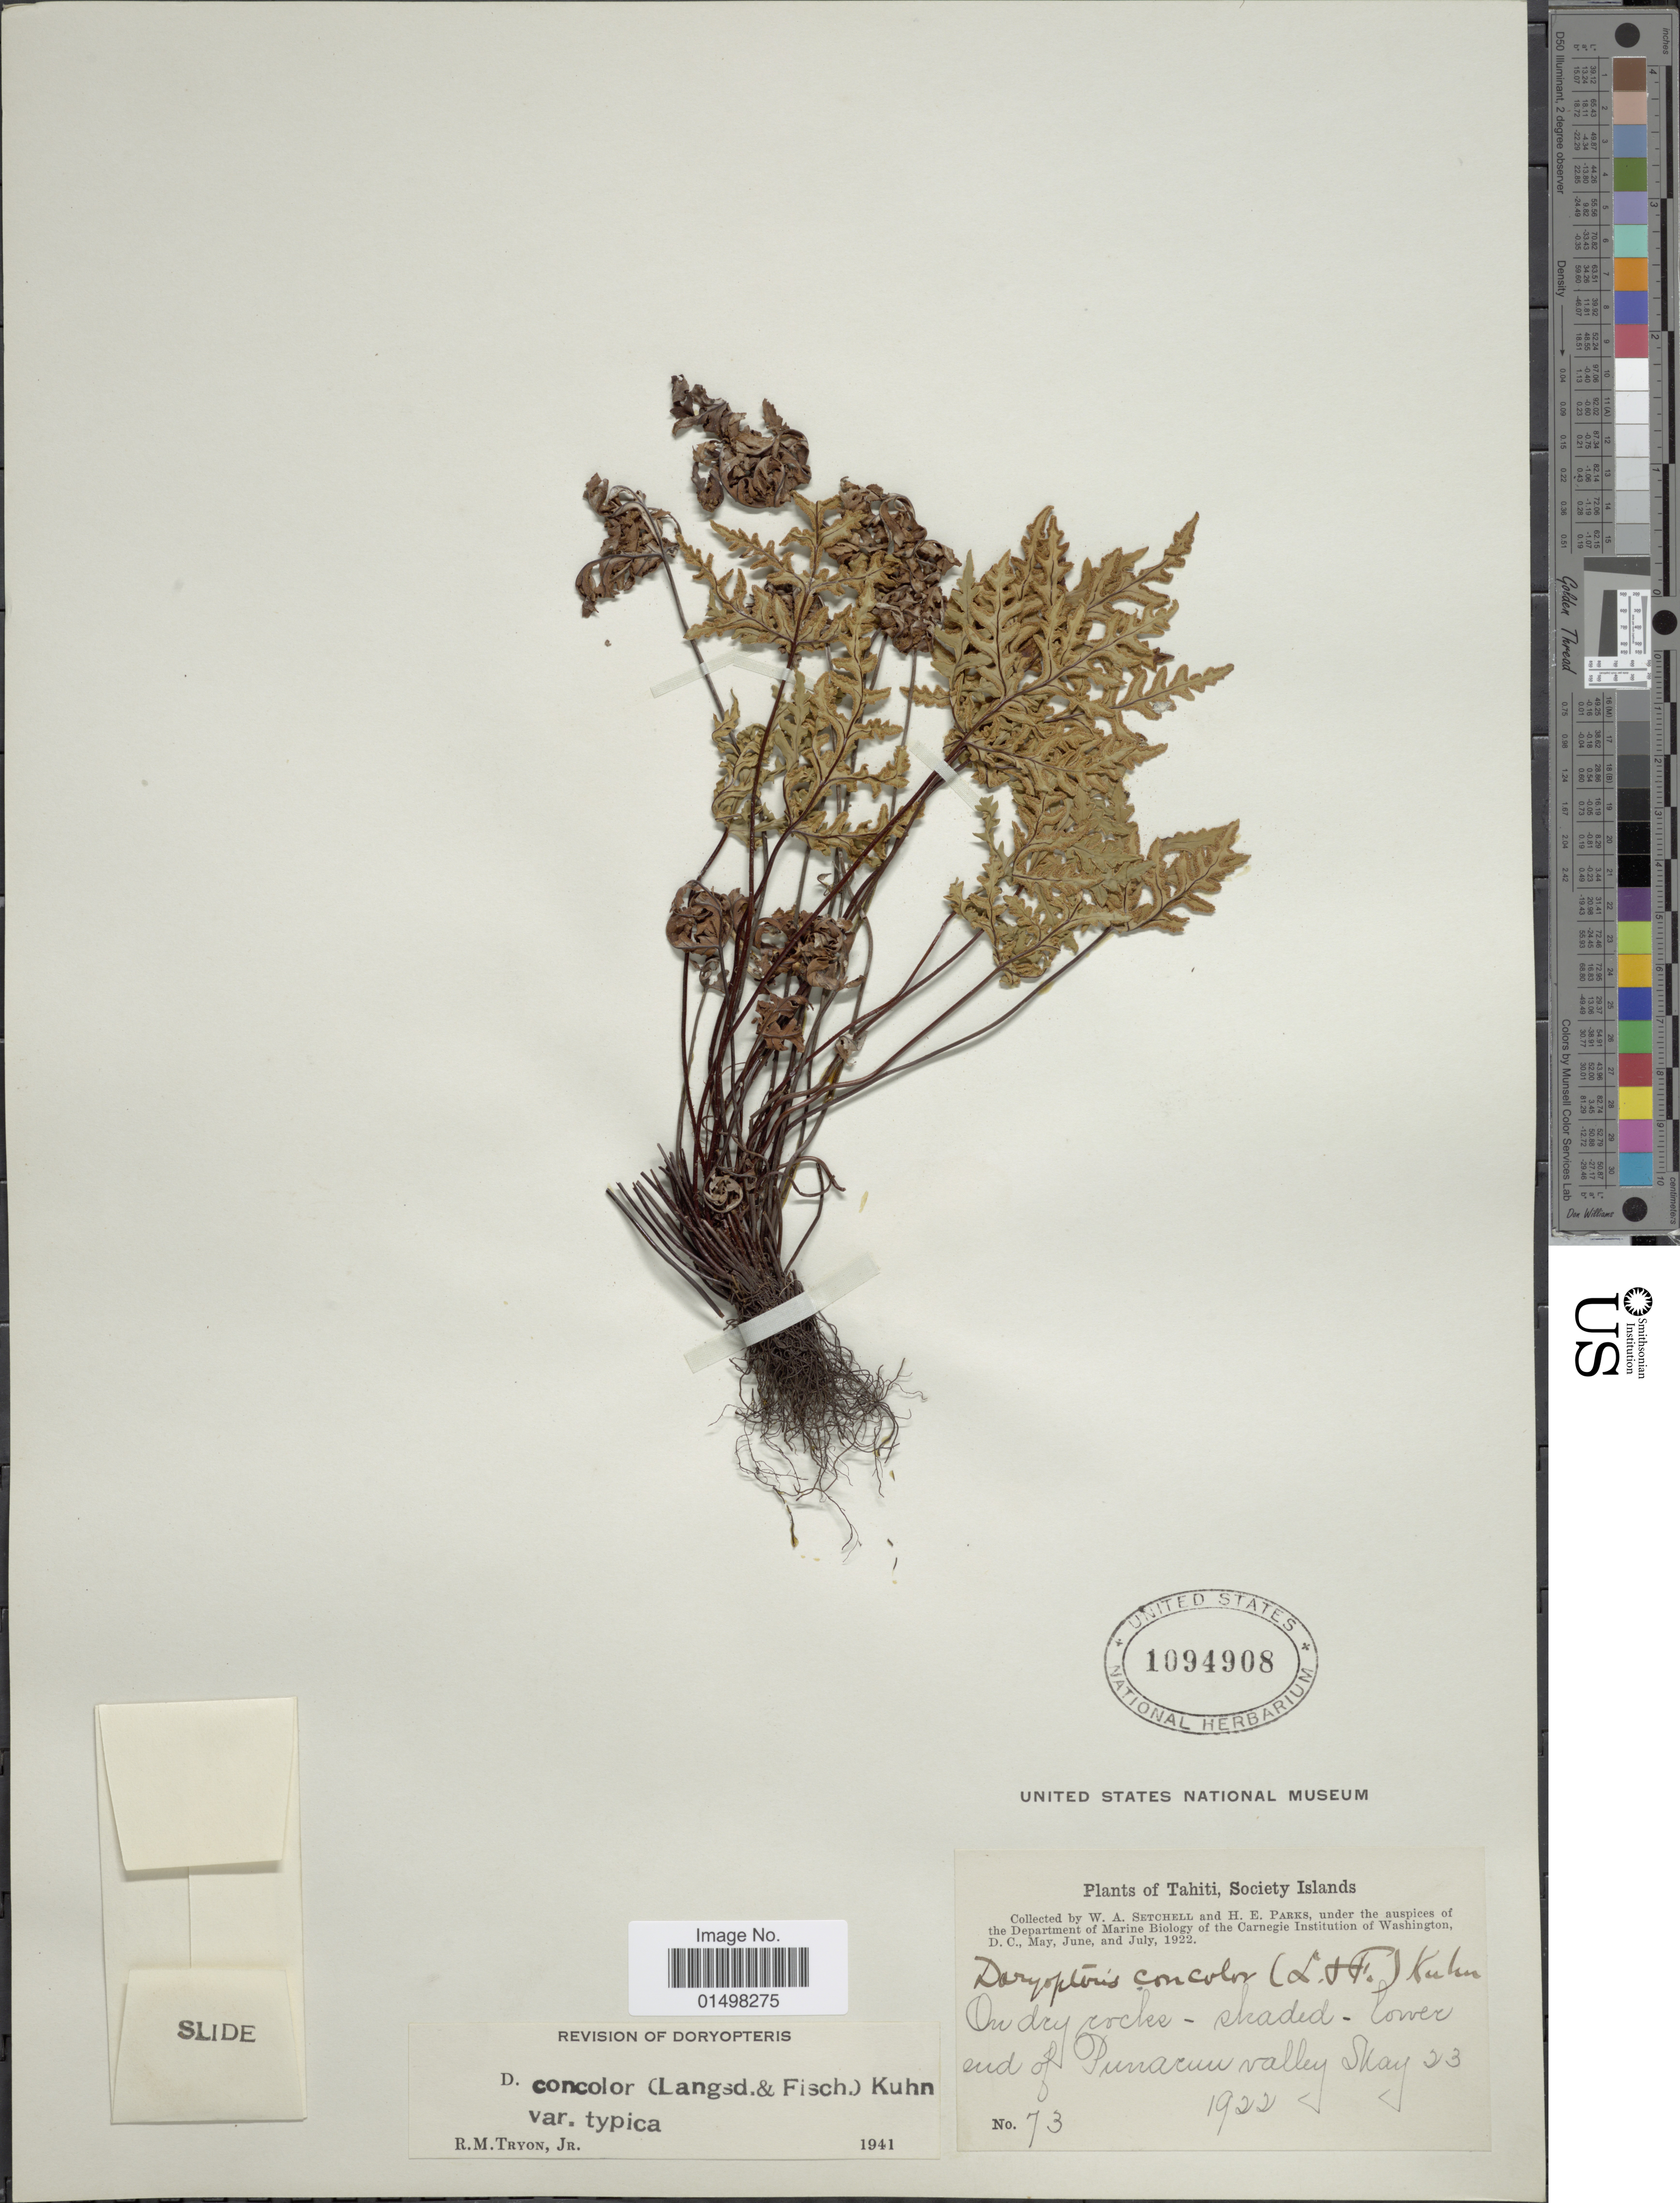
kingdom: Plantae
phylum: Tracheophyta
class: Polypodiopsida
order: Polypodiales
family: Pteridaceae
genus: Doryopteris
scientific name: Doryopteris concolor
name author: (Langsd. & Fisch.) Kuhn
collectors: W. Setchell & H. E. Parks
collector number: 73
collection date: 1922-05-23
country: French Polynesia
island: Tahiti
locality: Tahiti, Society Islands. Lower end of Punaruu valley.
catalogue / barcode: US 1094908